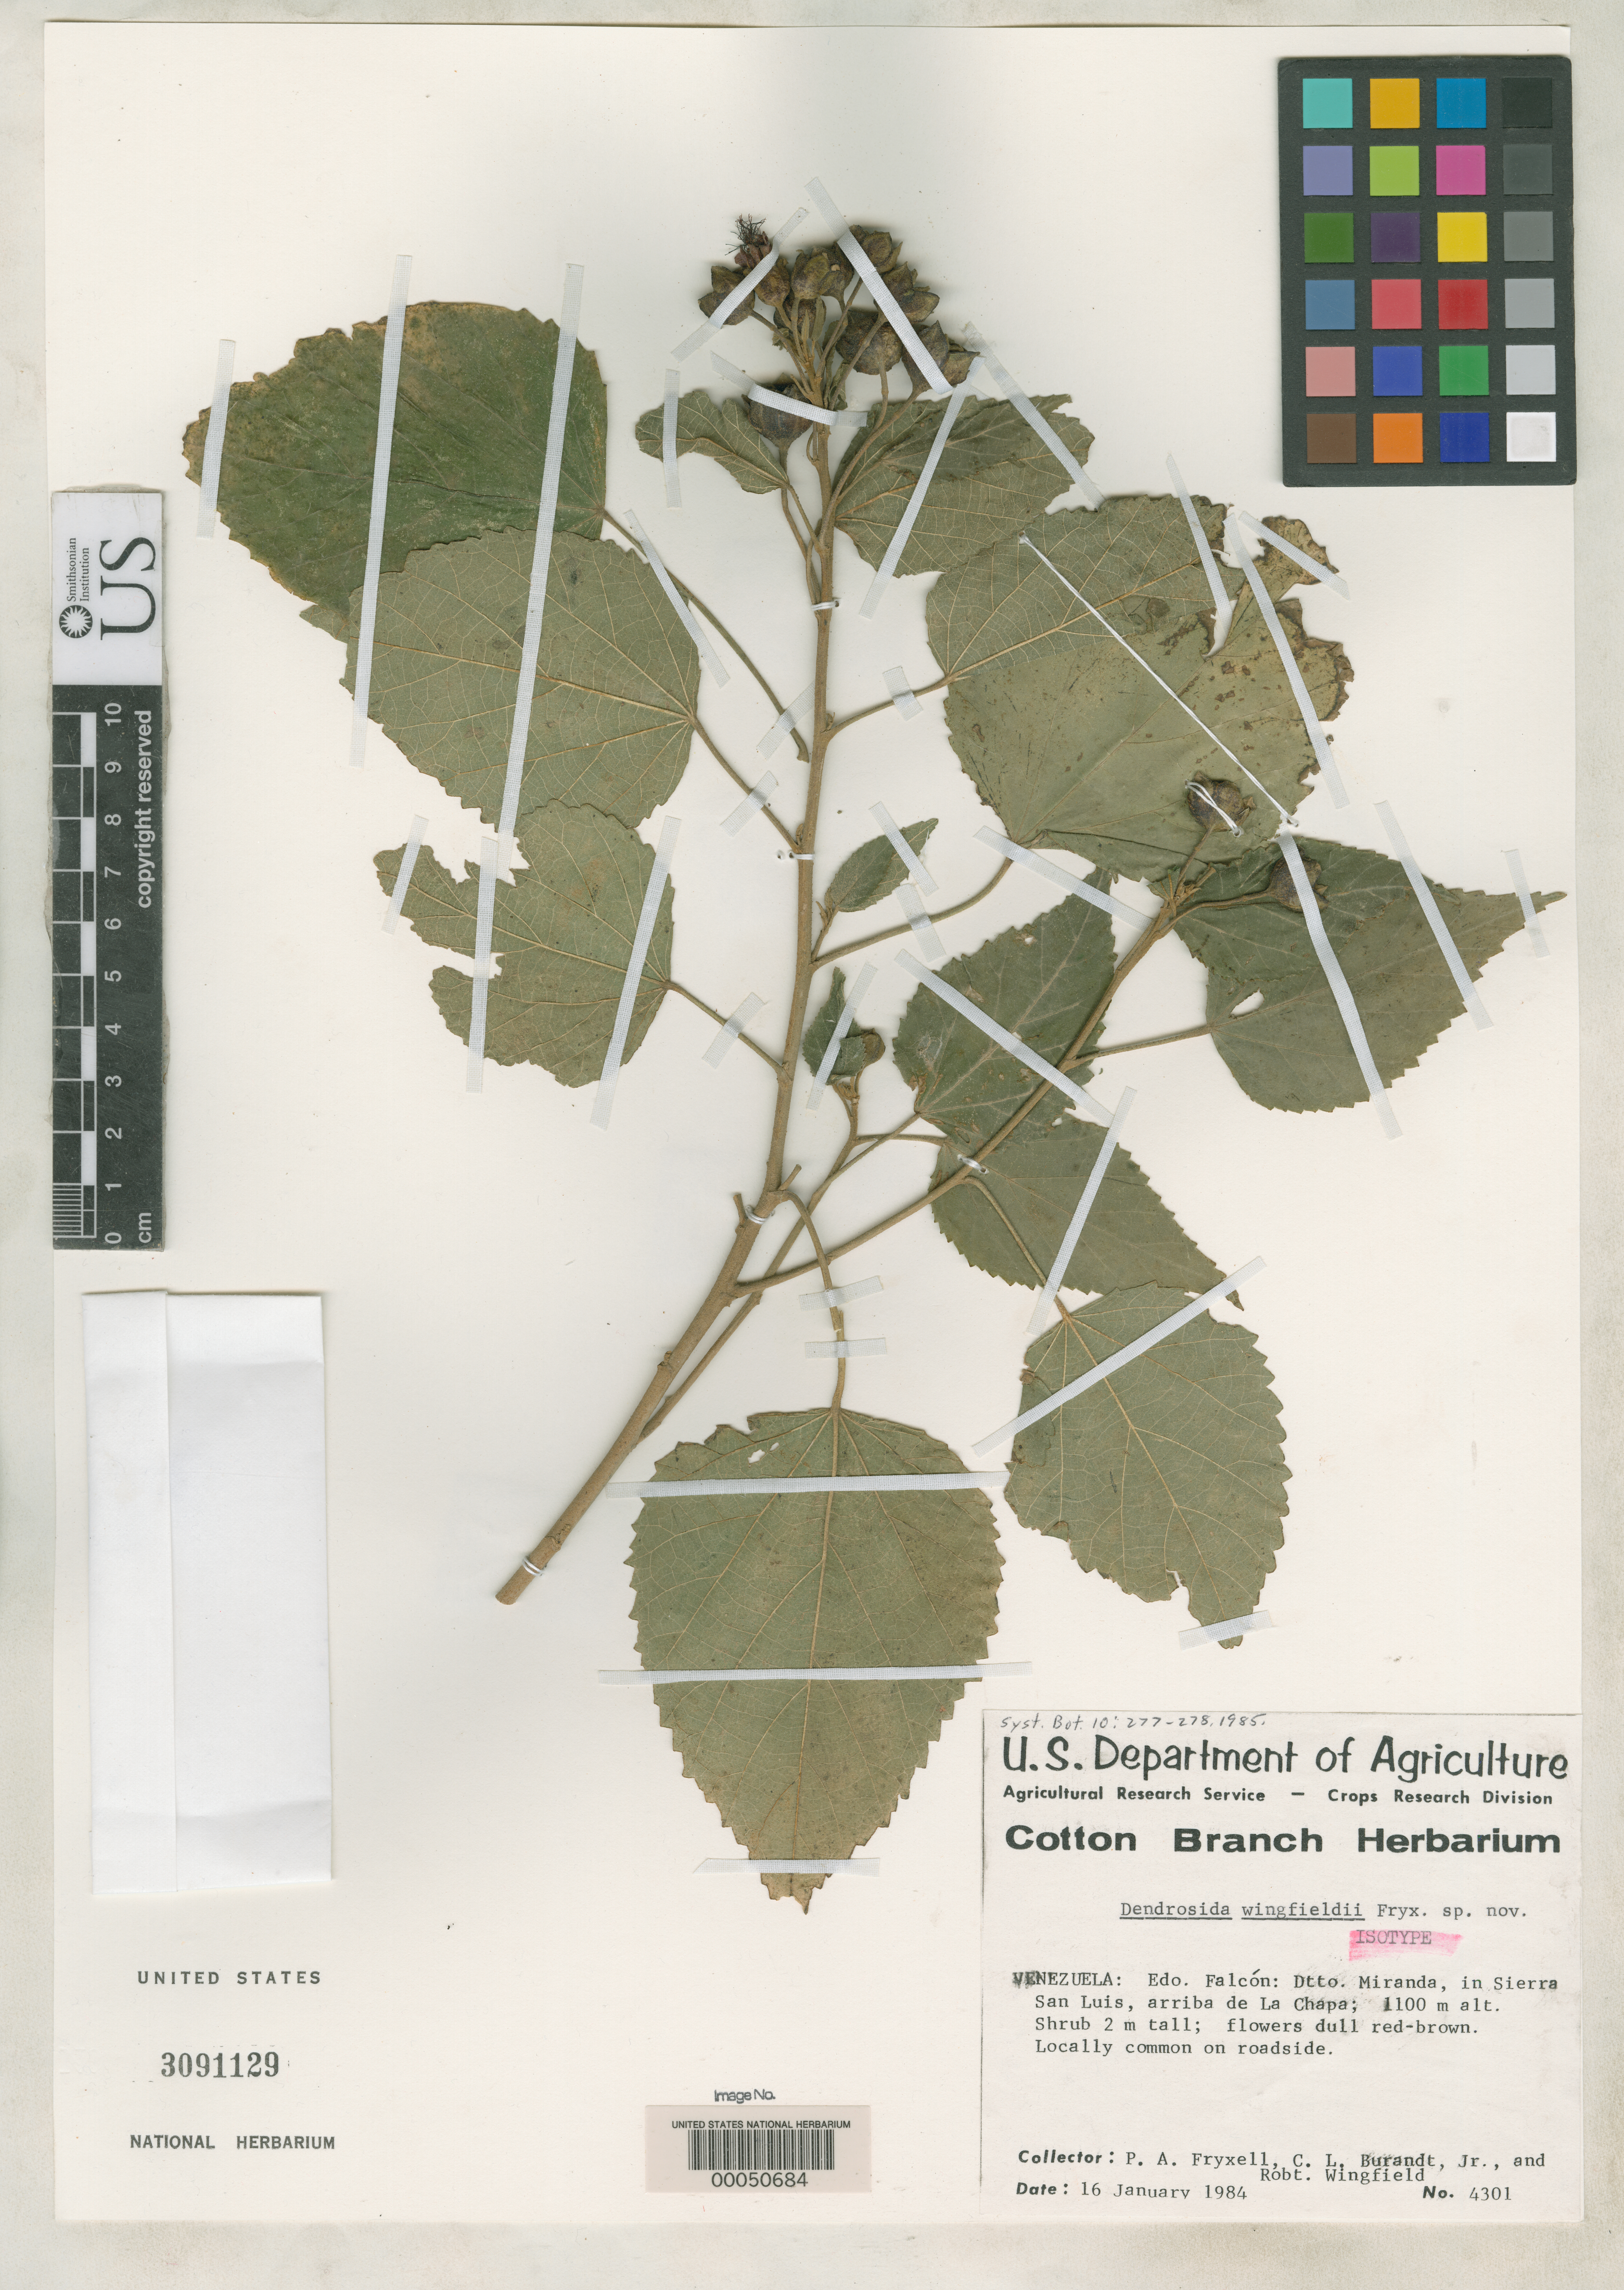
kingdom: Plantae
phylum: Tracheophyta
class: Magnoliopsida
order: Malvales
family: Malvaceae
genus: Dendrosida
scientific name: Dendrosida wingfieldii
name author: Fryxell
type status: Isotype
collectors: P. A. Fryxell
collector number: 4301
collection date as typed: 16 Jan 1984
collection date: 1984-01-16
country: Venezuela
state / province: Falcón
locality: Mirando, Sierra San Luis, above La Chapa.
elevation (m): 1100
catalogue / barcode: US 3091129